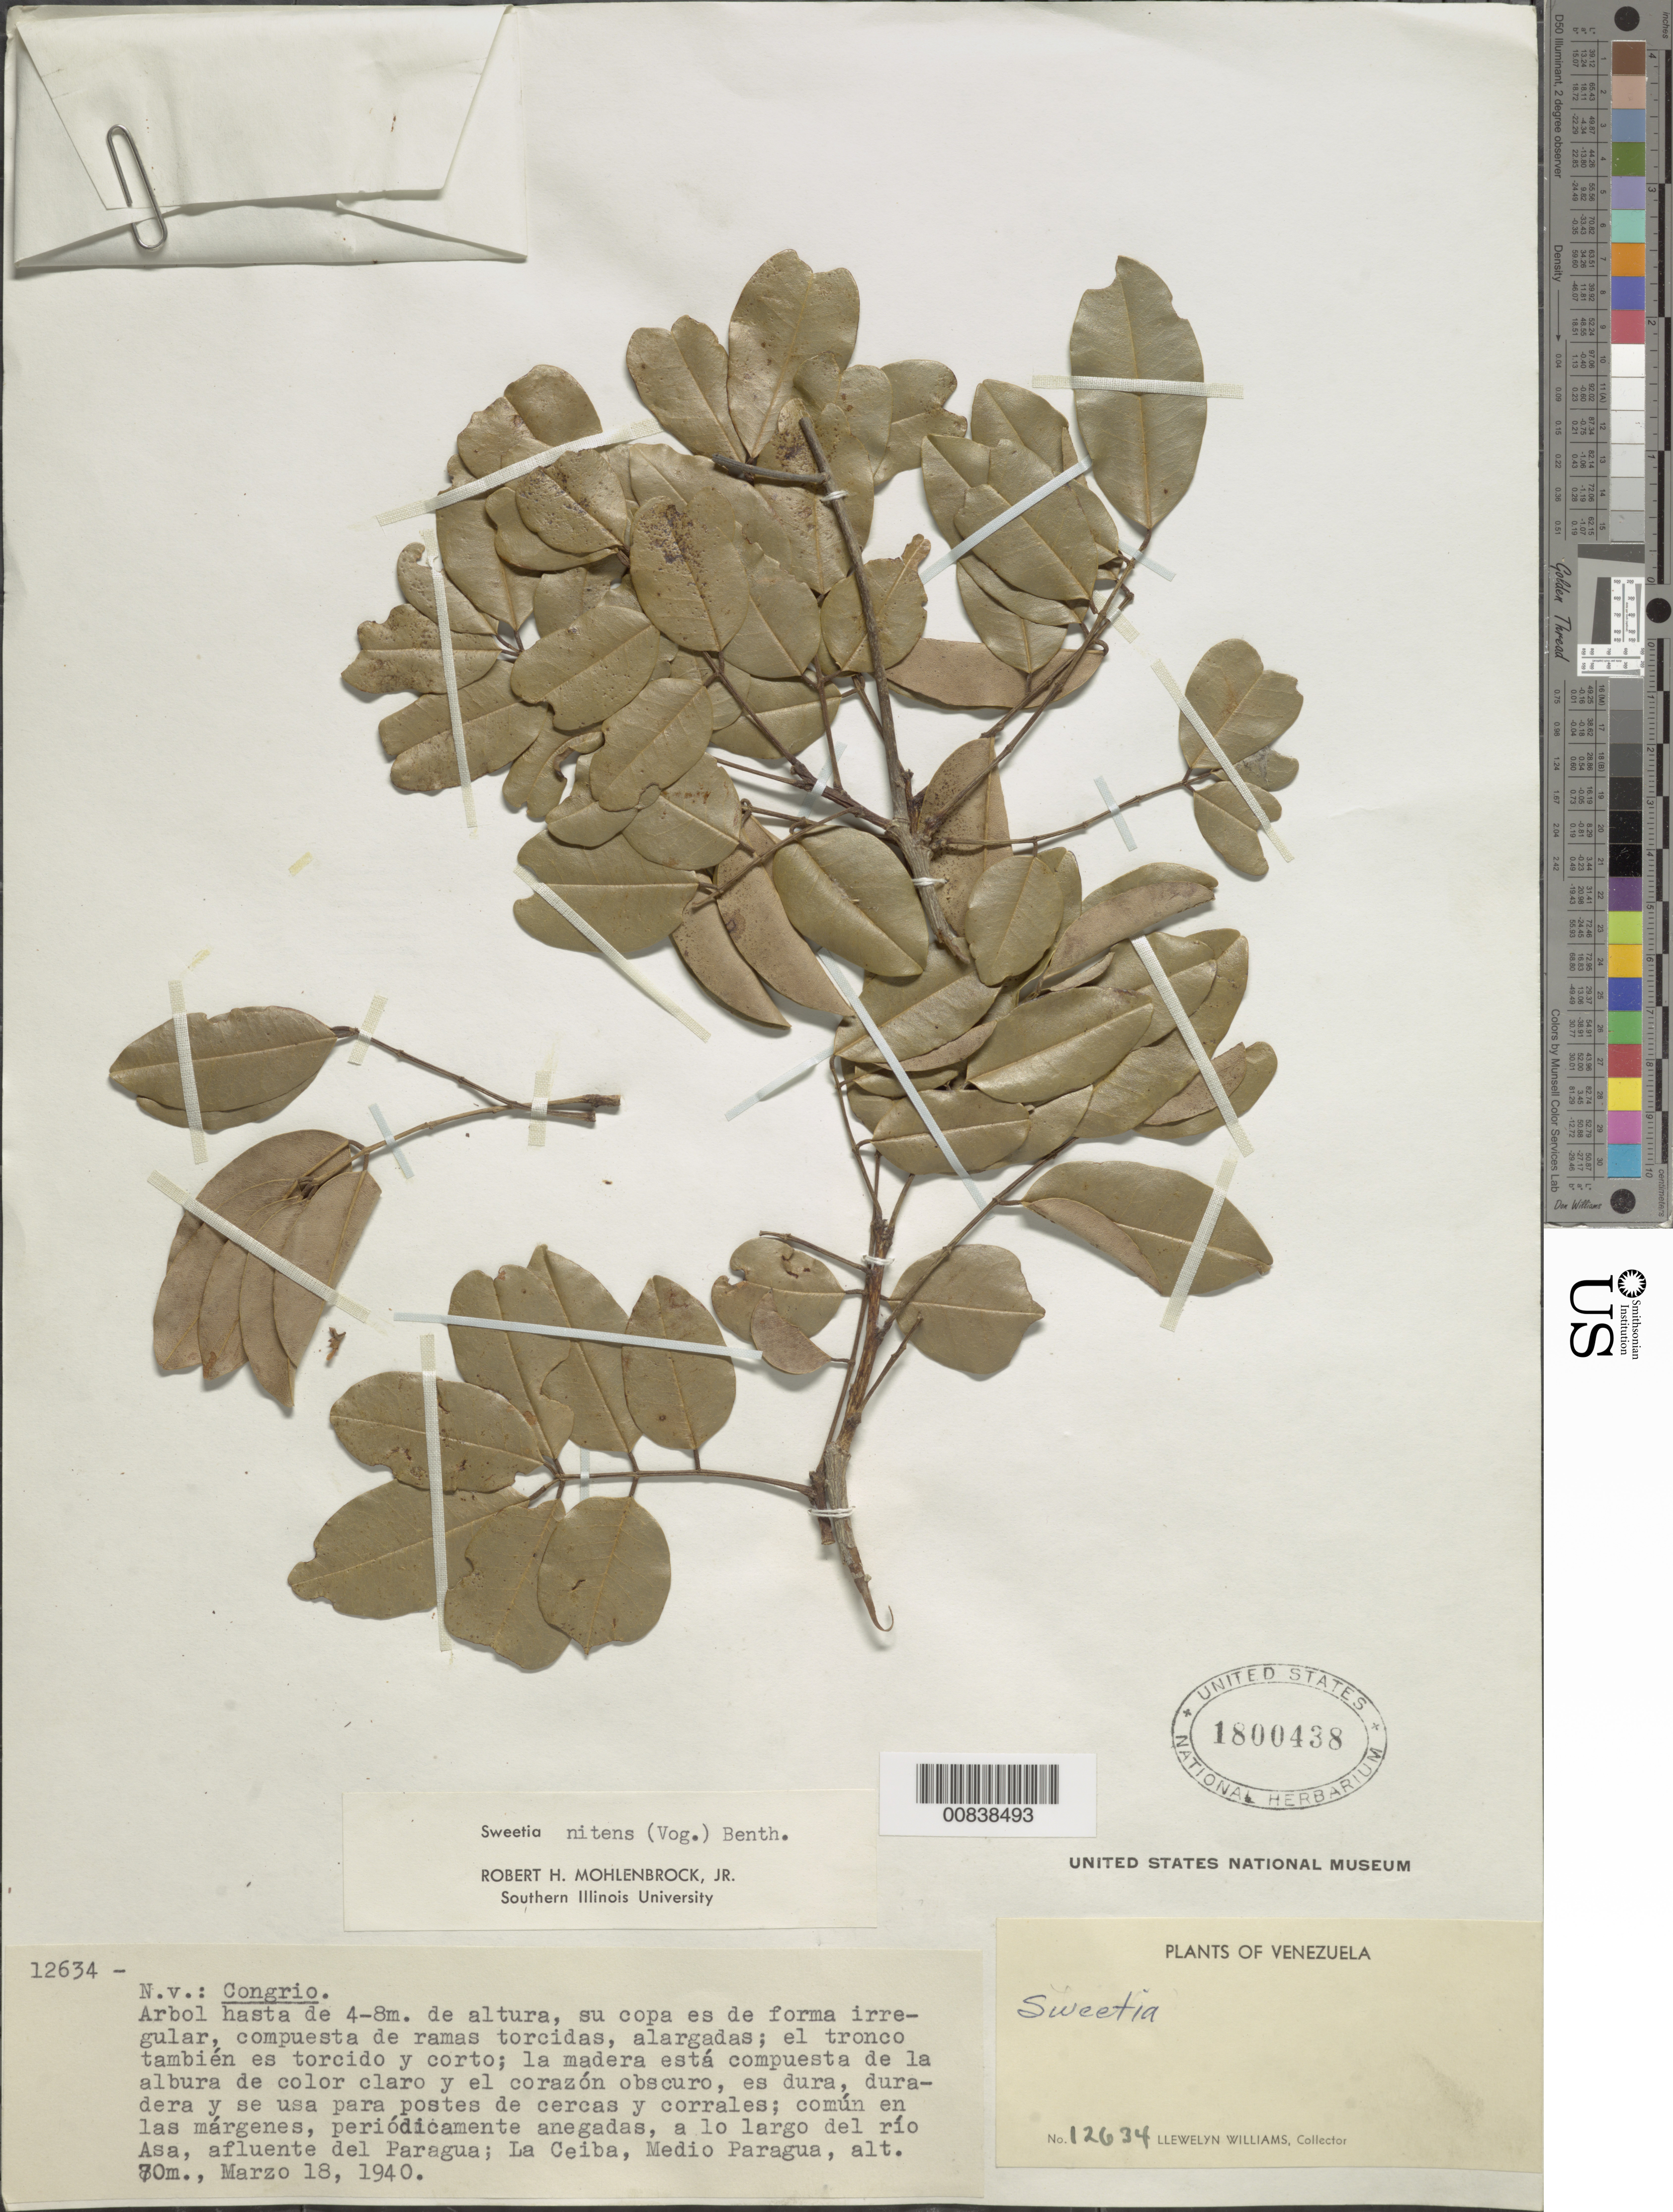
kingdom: Plantae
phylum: Tracheophyta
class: Magnoliopsida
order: Fabales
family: Fabaceae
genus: Acosmium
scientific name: Acosmium nitens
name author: (Vogel) Yakovlev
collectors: Ll. Williams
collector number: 12634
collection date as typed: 18-Mar-40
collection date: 1940-03-18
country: Venezuela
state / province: Bolívar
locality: La Ceiba, Medio Paragua; Río Asa, afl. del Paragua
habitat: Margenes periodicamente anegadas, a lo largo del rio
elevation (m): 70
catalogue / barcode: US 1800438